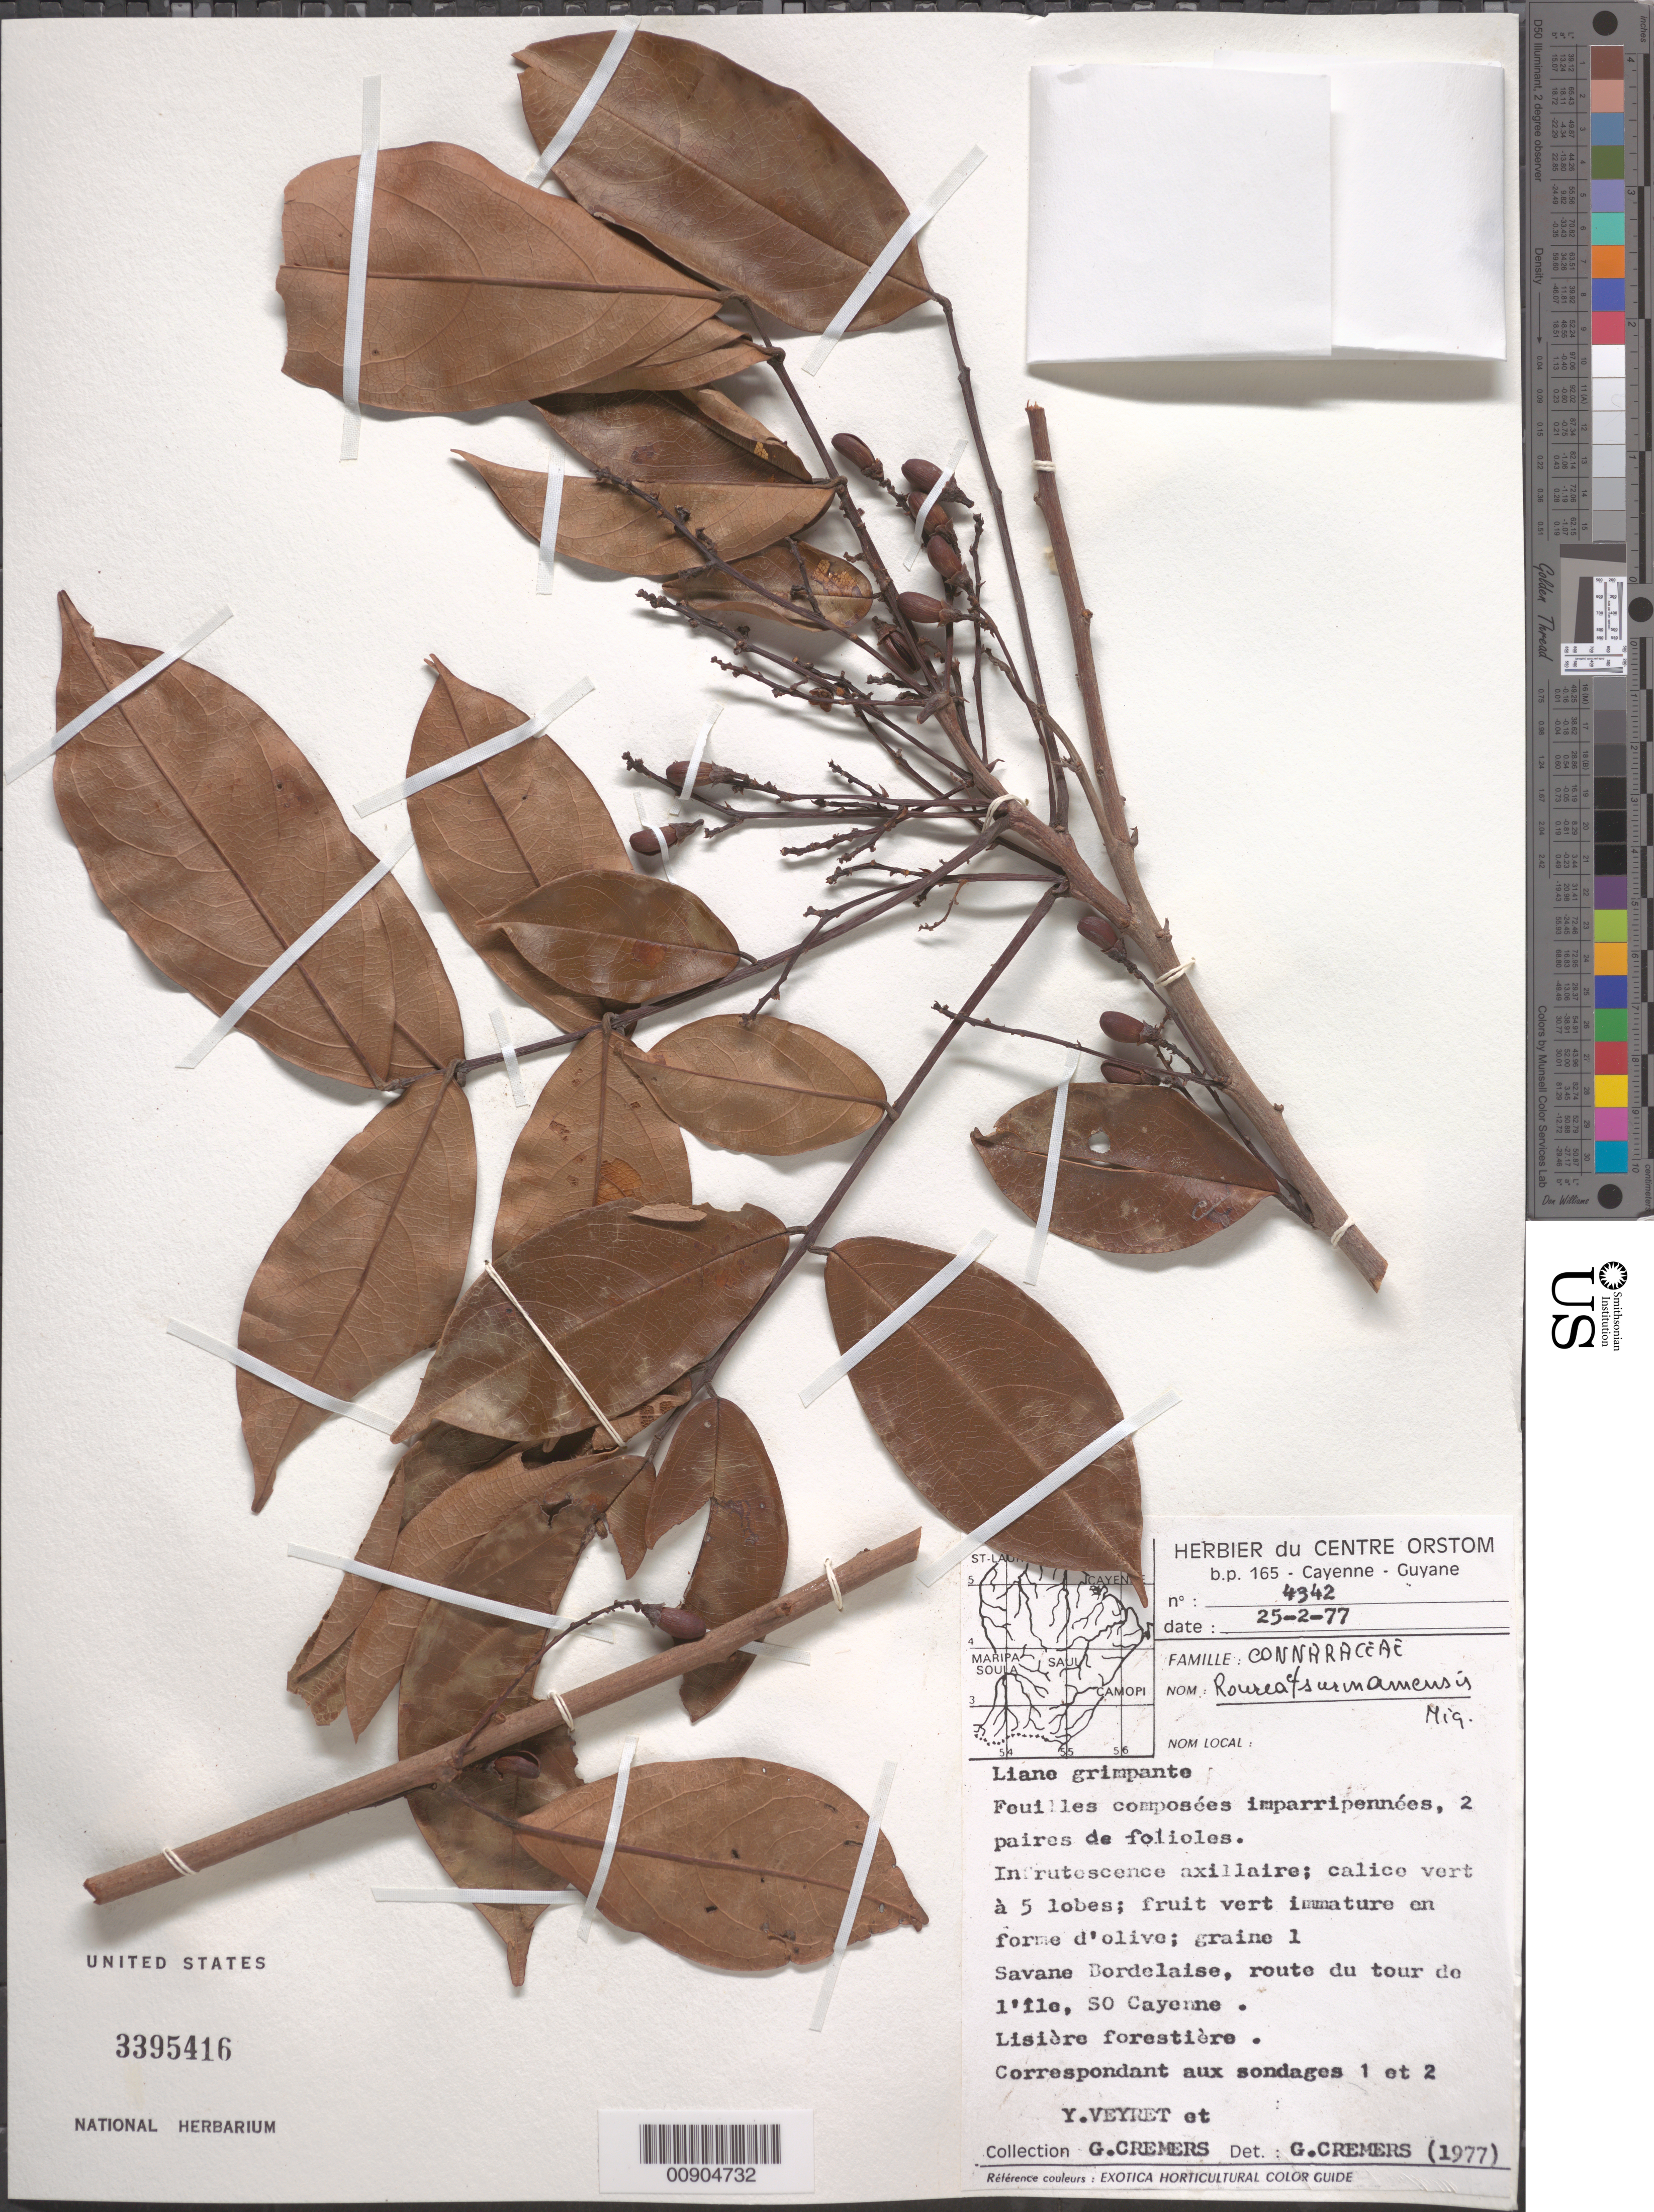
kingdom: Plantae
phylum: Tracheophyta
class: Magnoliopsida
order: Oxalidales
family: Connaraceae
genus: Rourea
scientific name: Rourea surinamensis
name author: Miq.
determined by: Cremers, Georges A.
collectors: Y. Veyret & G. Cremers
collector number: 4342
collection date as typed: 25-Feb-77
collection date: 1977-02-25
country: French Guiana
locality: Savane Bordelaise, route du tour de l'Ile, SO Cayenne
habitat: Lisière forestièr, corrspondant aux sondages 1 et 2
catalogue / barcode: US 3395416